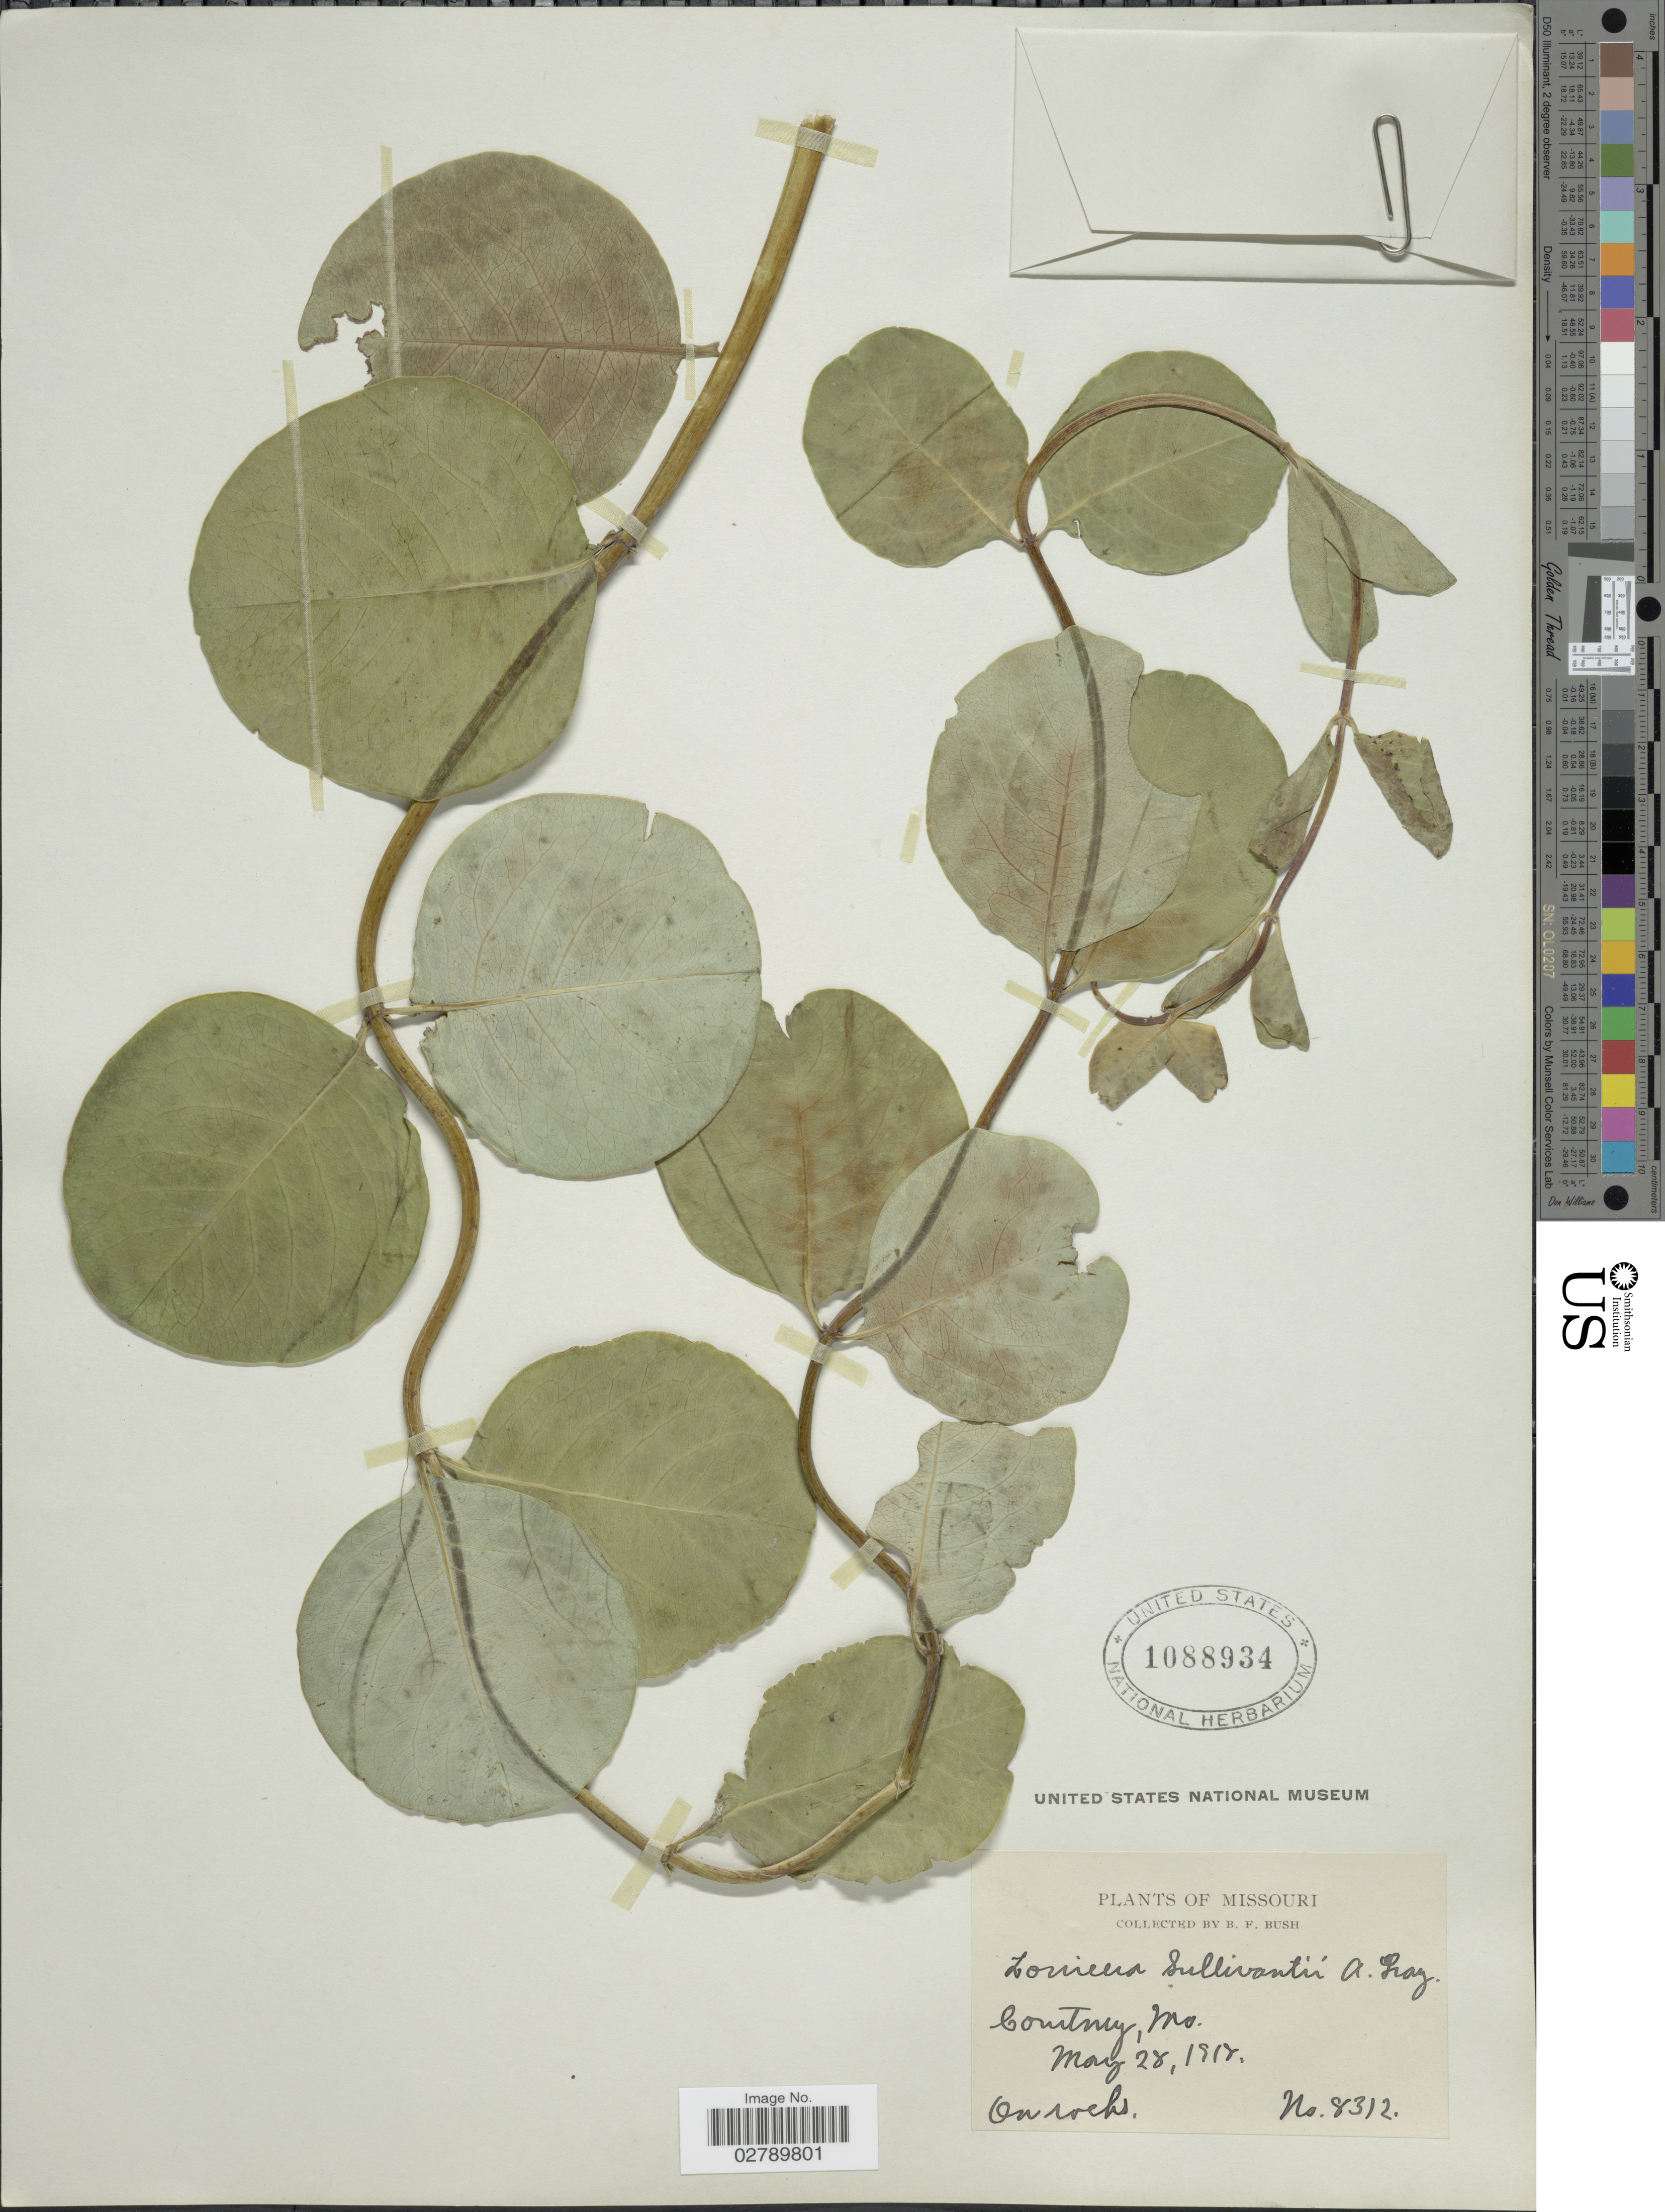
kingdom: Plantae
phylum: Tracheophyta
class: Magnoliopsida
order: Dipsacales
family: Caprifoliaceae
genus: Lonicera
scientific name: Lonicera prolifera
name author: (O. Kirchner) Booth ex Rehder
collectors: B. F. Bush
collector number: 8312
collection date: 1917-05-28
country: United States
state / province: Missouri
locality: Courtney.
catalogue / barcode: US 1088934